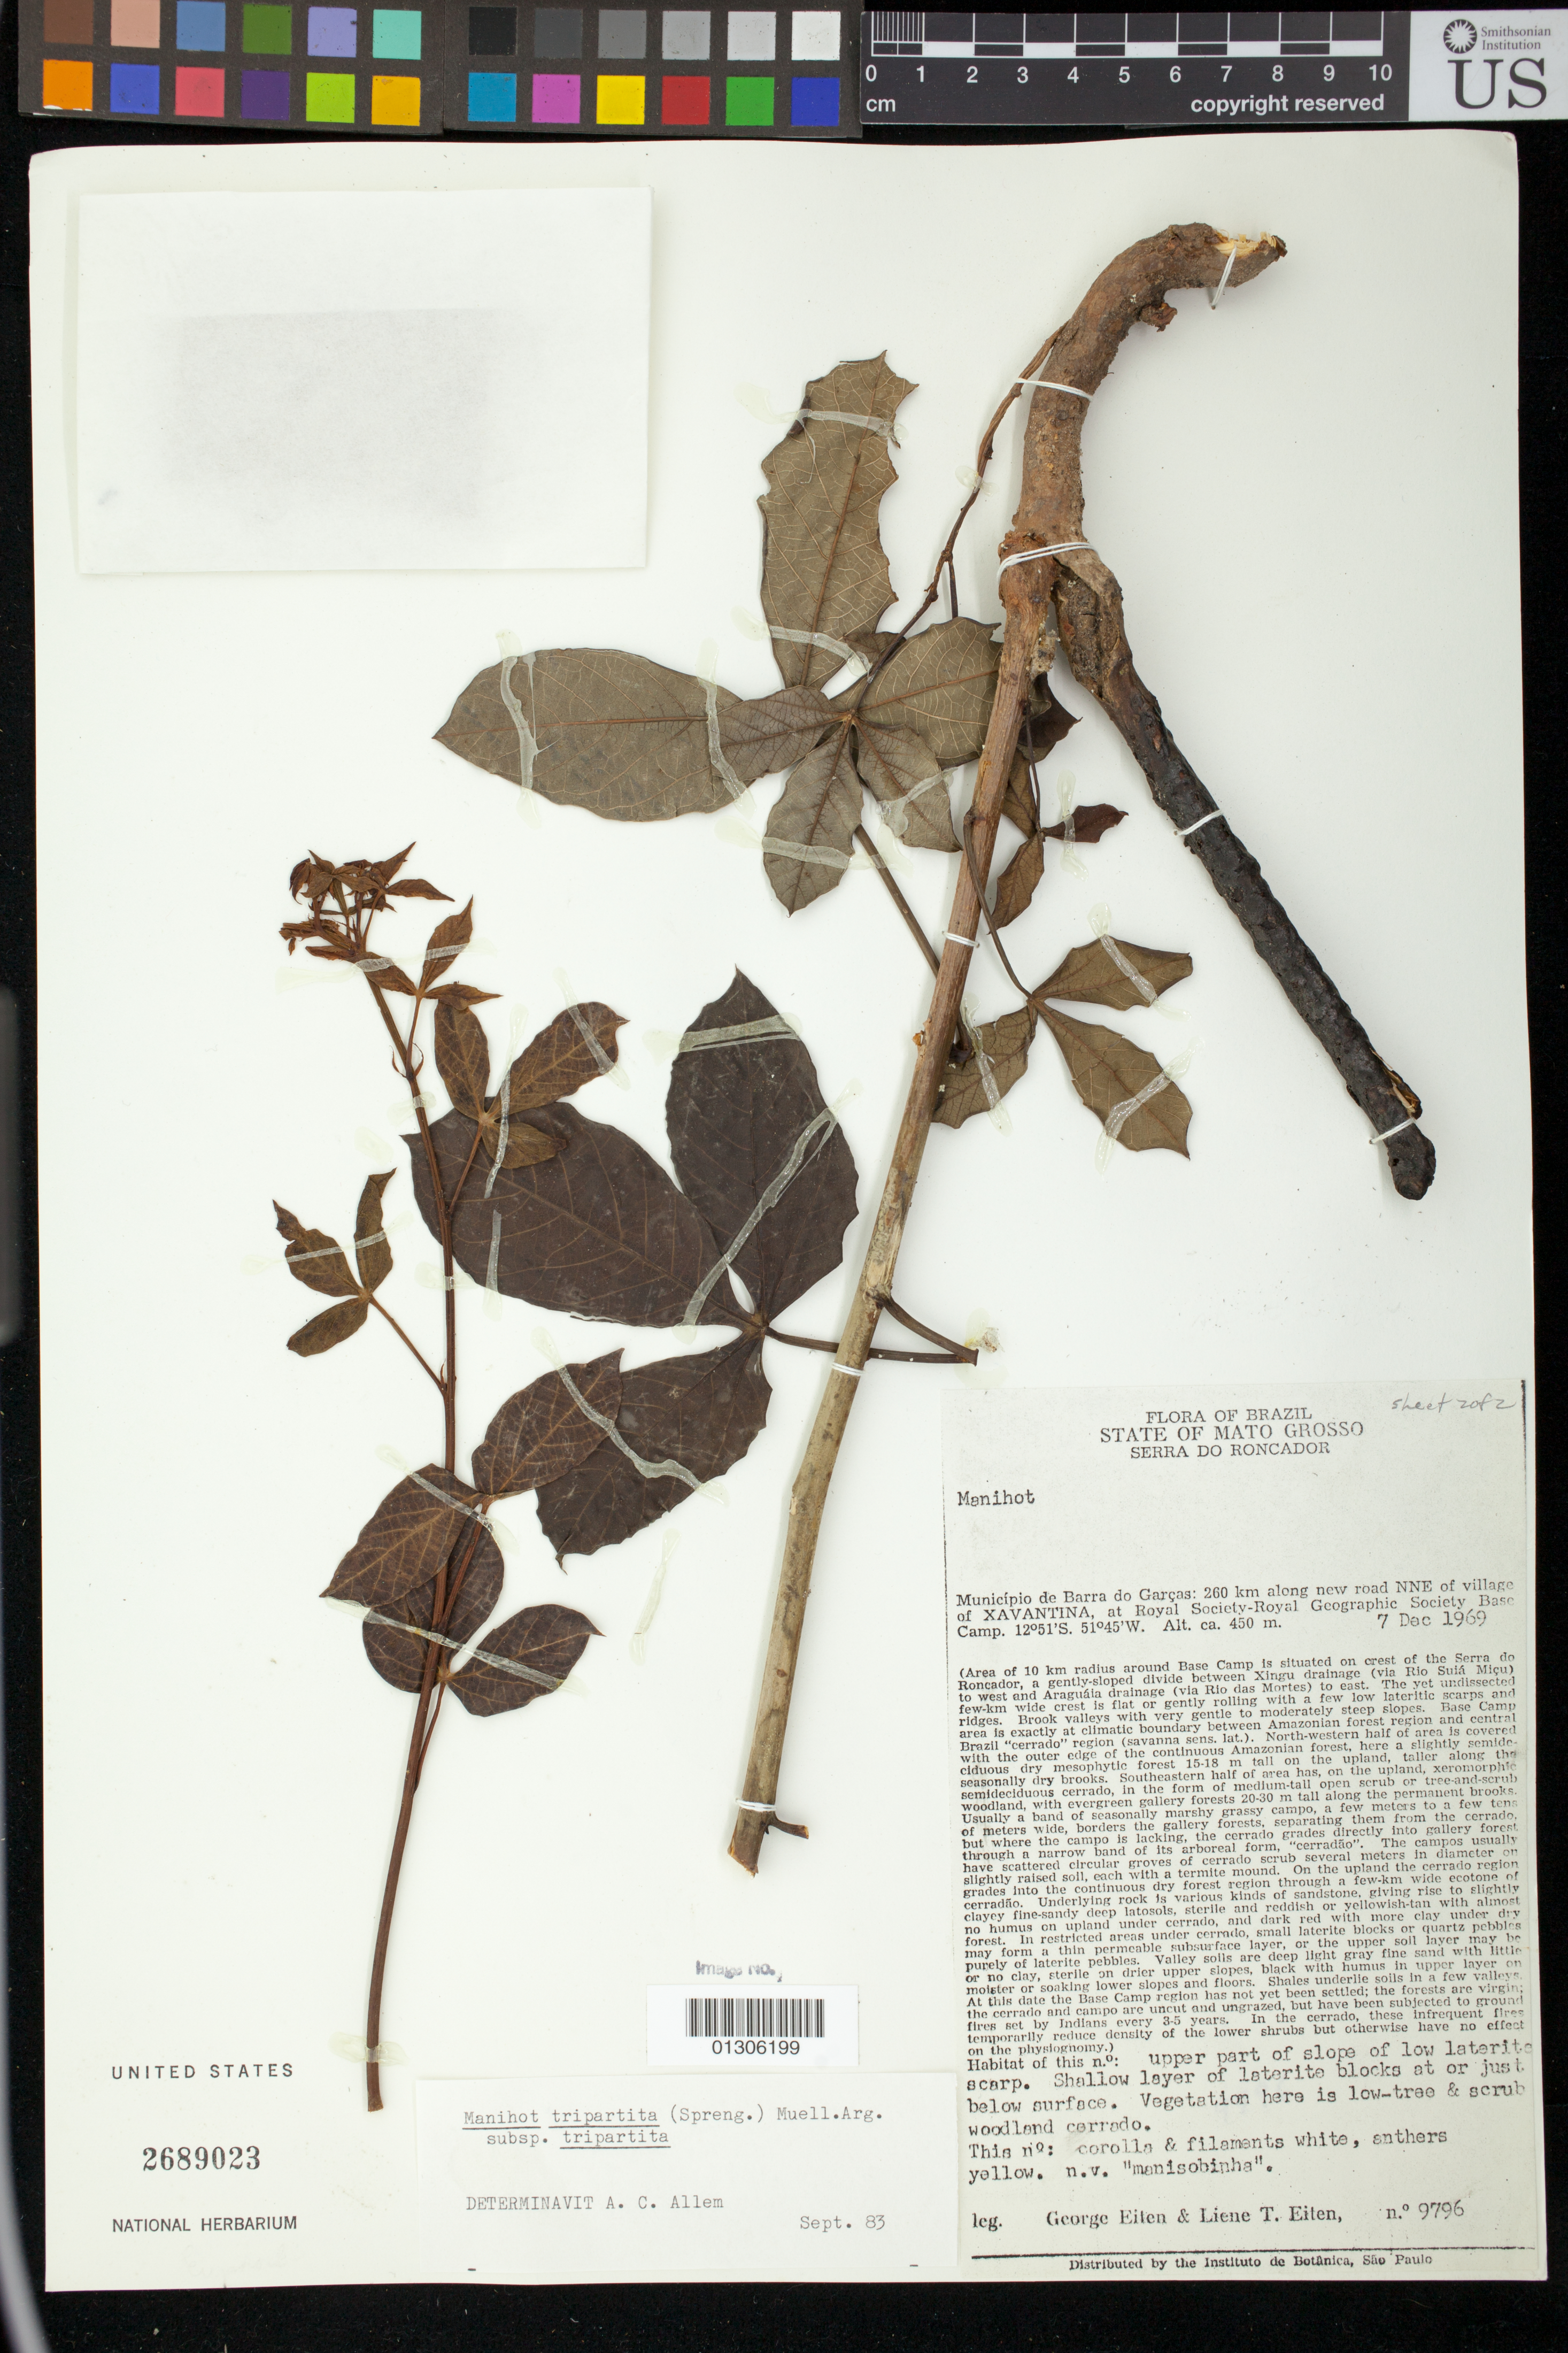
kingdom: Plantae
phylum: Tracheophyta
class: Magnoliopsida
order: Malpighiales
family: Euphorbiaceae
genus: Manihot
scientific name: Manihot tripartita subsp. tripartita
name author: (Spreng.) Müll. Arg.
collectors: G. Eiten & L. T. Eiten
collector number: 9796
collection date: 1969-07-12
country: Brazil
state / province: Mato Grosso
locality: Municipio de Barra do Garcas: 260 km along new road NNE of village of Xavantina, at Royal Society-Royal Geographic Society Base Camp.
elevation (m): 450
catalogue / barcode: US 2689023